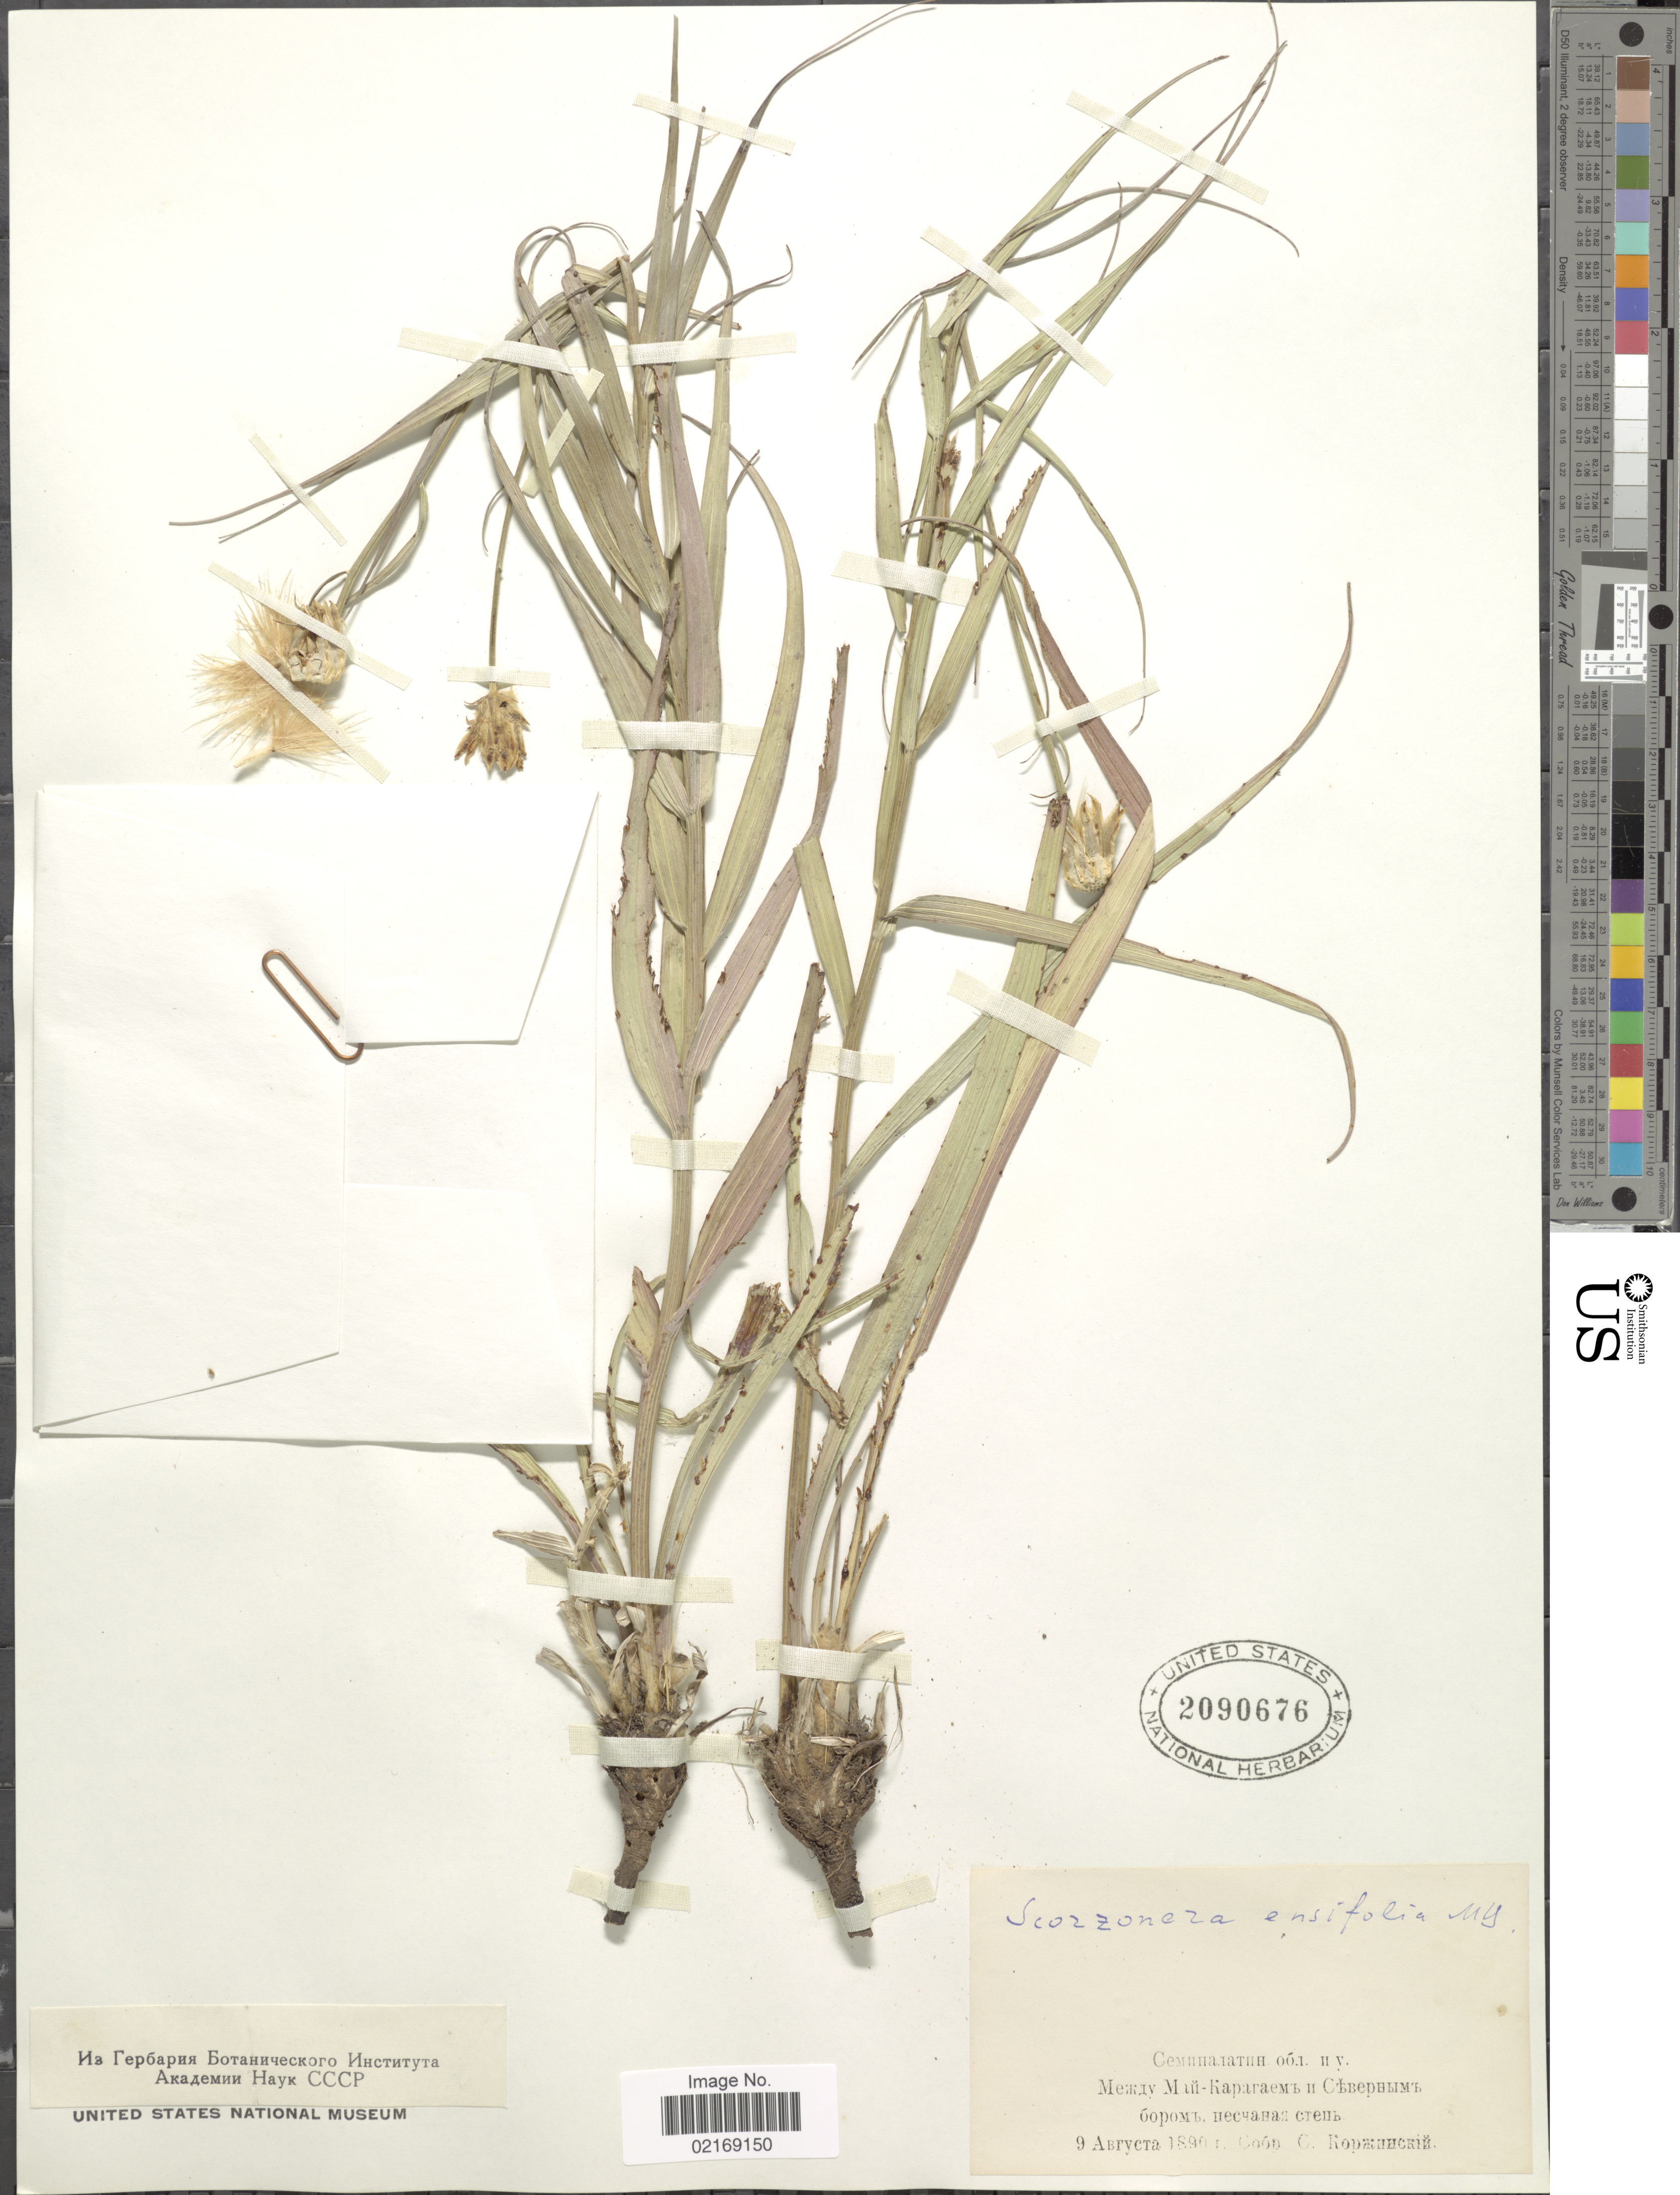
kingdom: Plantae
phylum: Tracheophyta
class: Magnoliopsida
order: Asterales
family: Asteraceae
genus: Scorzonera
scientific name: Scorzonera ensifolia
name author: M. Bieb.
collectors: S. Korzhinskiy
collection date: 1890-08-09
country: Kazakhstan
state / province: Paylodar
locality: Between Maykaragay and Severnoye.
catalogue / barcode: US 2090676